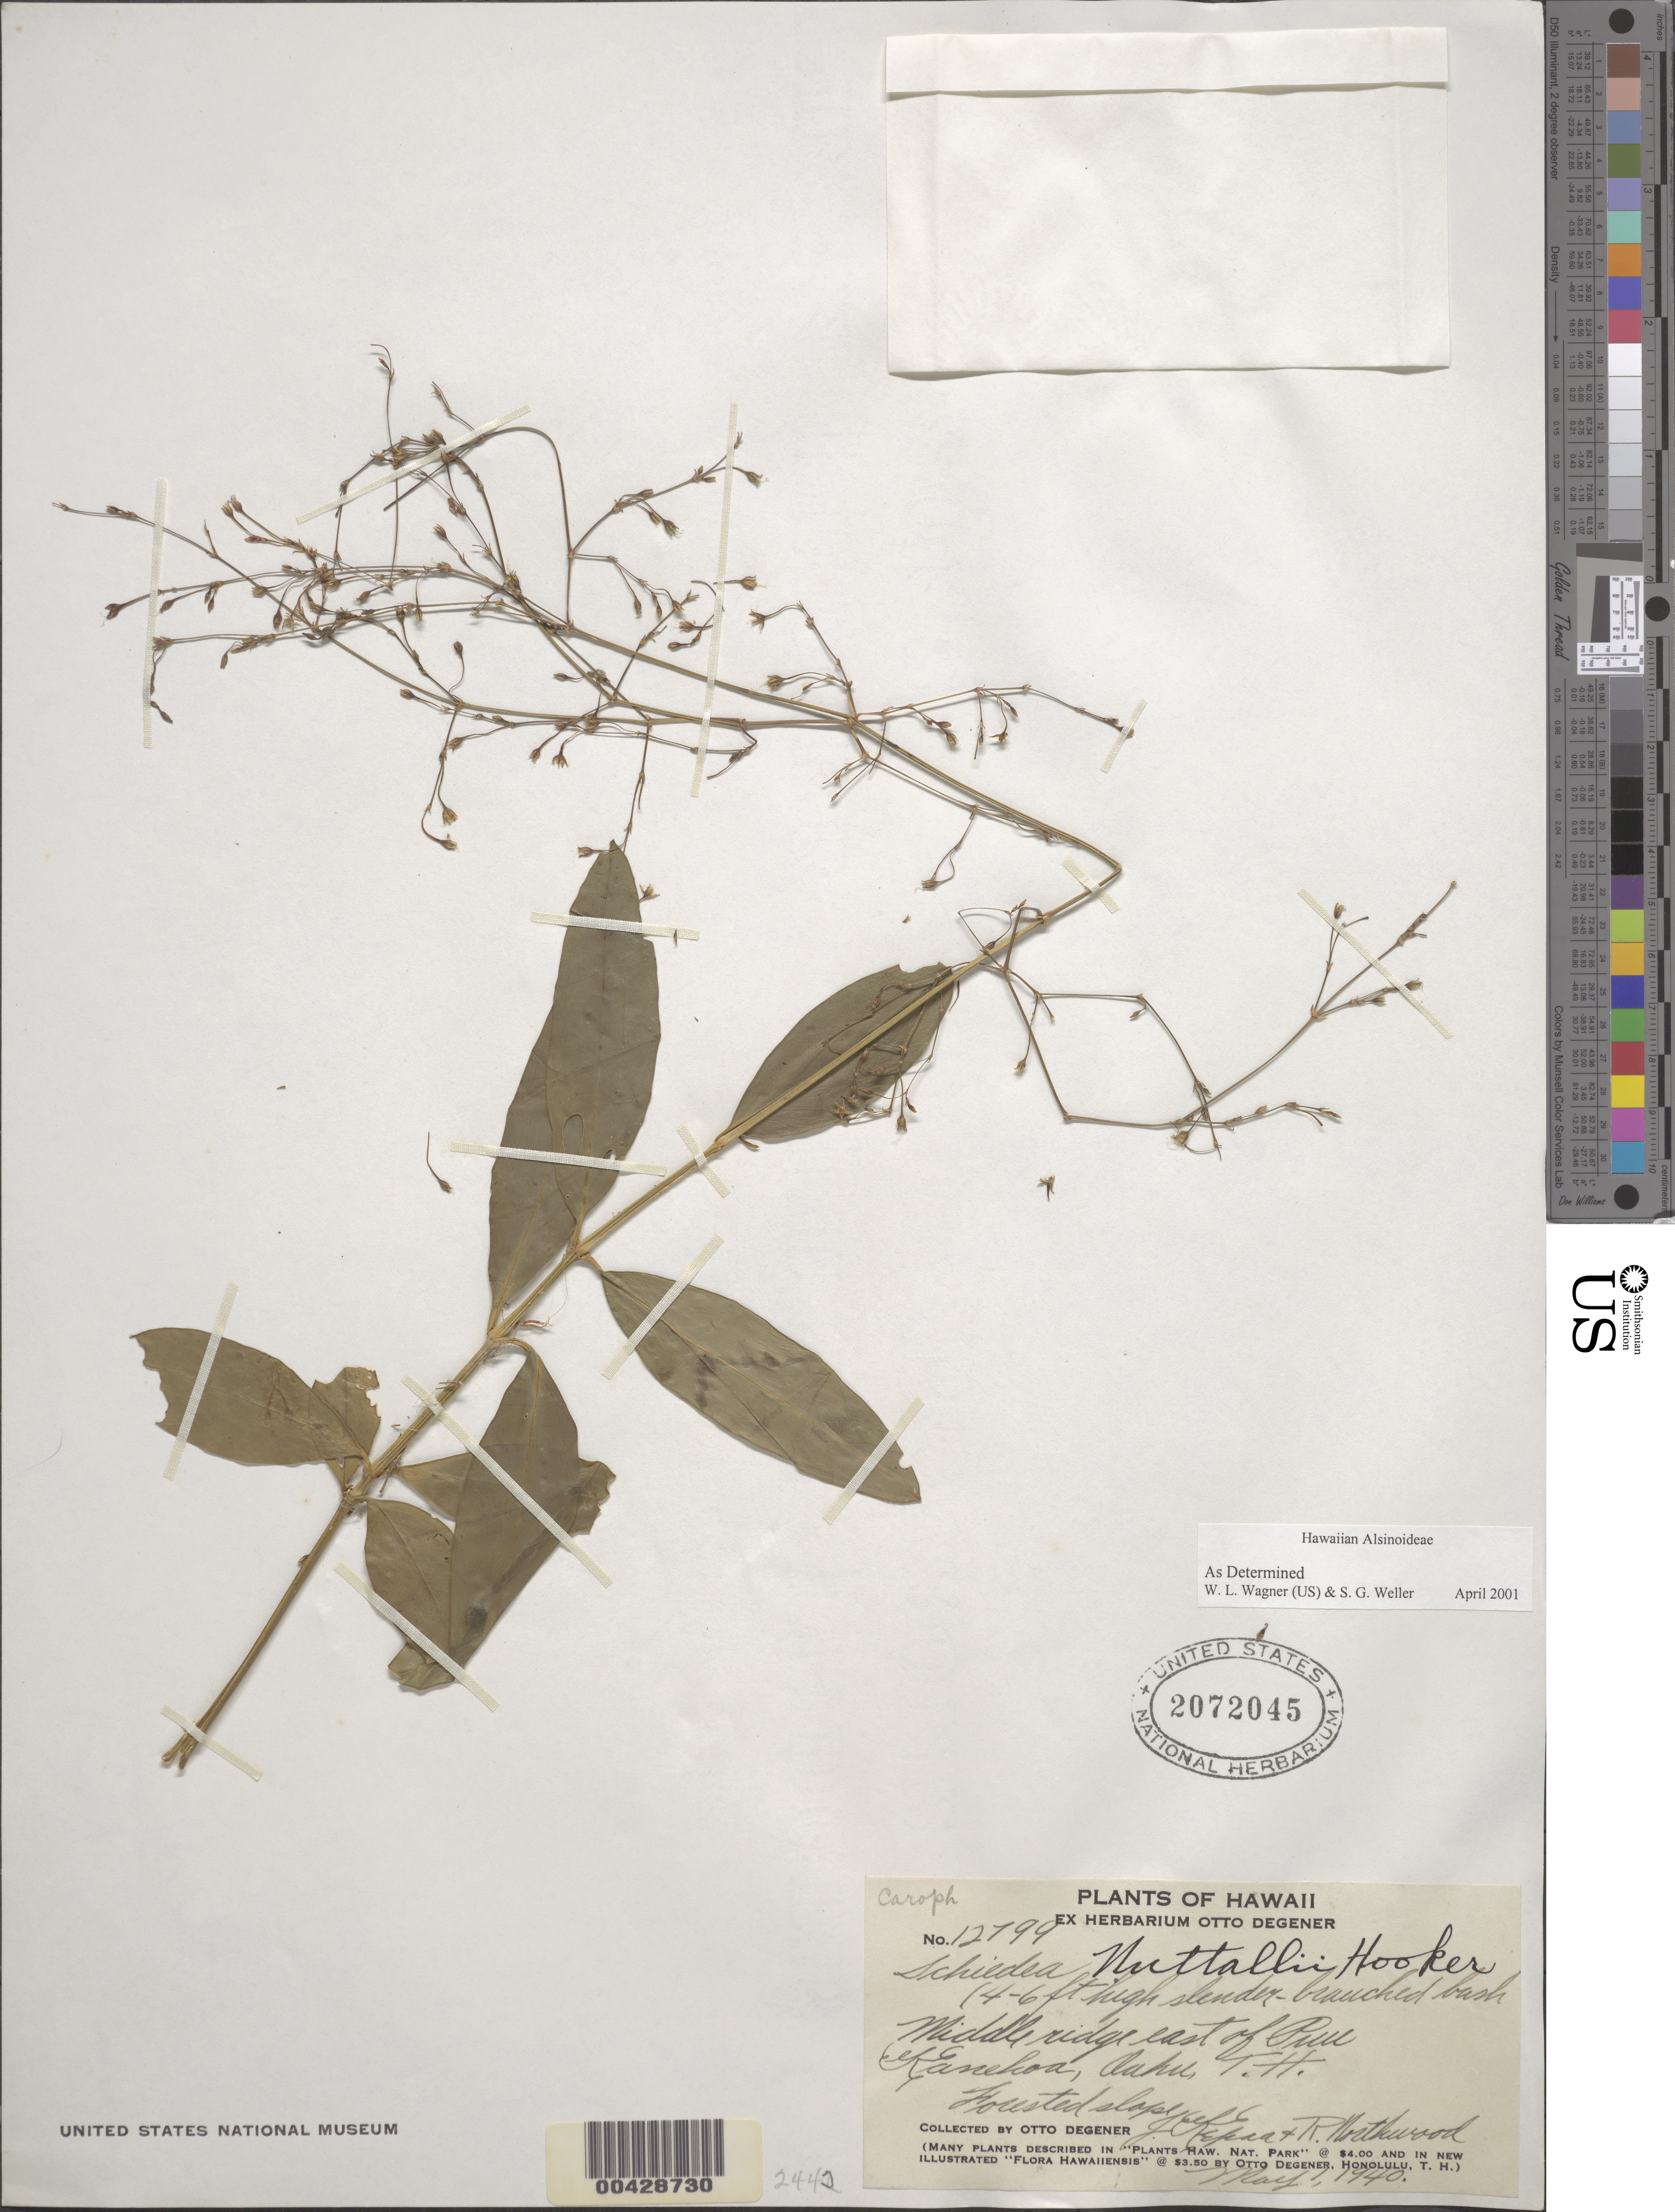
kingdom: Plantae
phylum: Tracheophyta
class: Magnoliopsida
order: Caryophyllales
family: Caryophyllaceae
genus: Schiedea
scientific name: Schiedea nuttallii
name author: Hook.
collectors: O. Degener, J. Kepaa & R. Northwood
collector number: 12799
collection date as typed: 1 May 1940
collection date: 1940-05-01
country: United States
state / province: Hawaii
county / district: Honolulu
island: Oahu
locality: Middle ridge east of Puu Kanehoa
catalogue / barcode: US 2072045